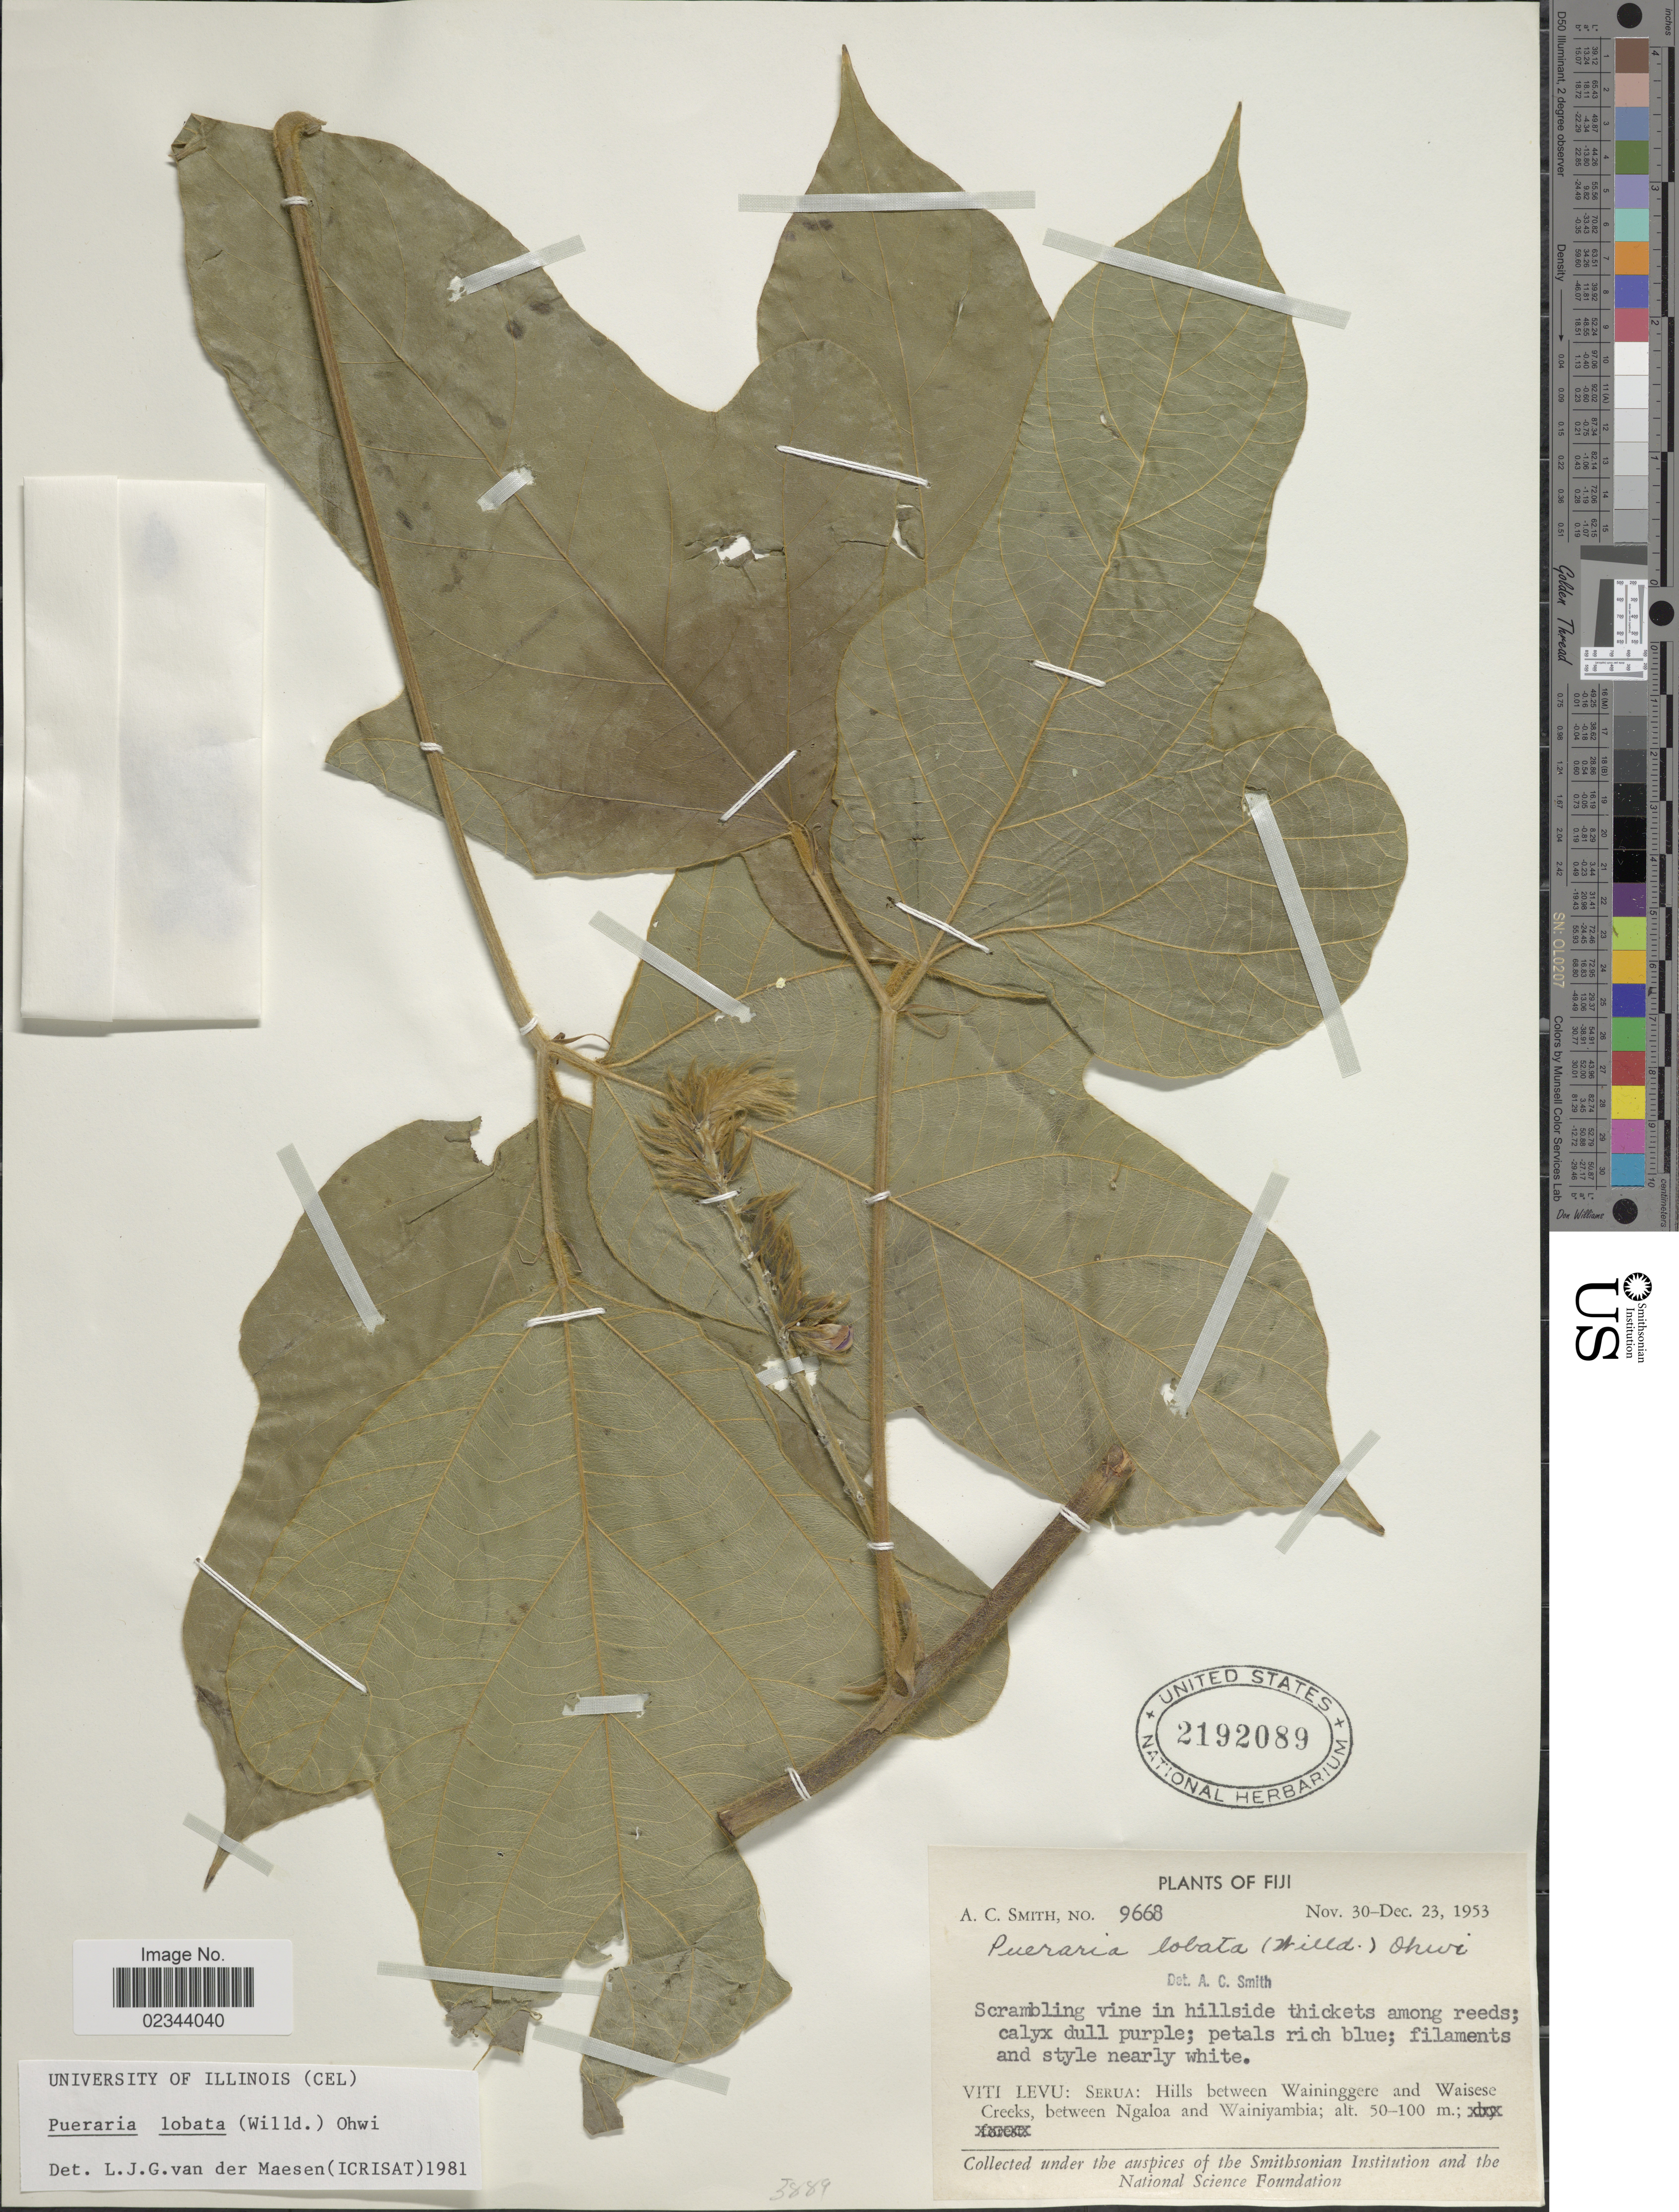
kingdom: Plantae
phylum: Tracheophyta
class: Magnoliopsida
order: Fabales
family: Fabaceae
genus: Pueraria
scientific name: Pueraria lobata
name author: (Willd.) Ohwi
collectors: A. C. Smith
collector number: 9668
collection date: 1953-11-30/1953-12-23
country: Fiji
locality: Viti Levu: Serua: Hills between Waininggere and Waisese Creeks between Ngaloa and Wainiyambia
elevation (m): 50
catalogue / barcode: US 2192089